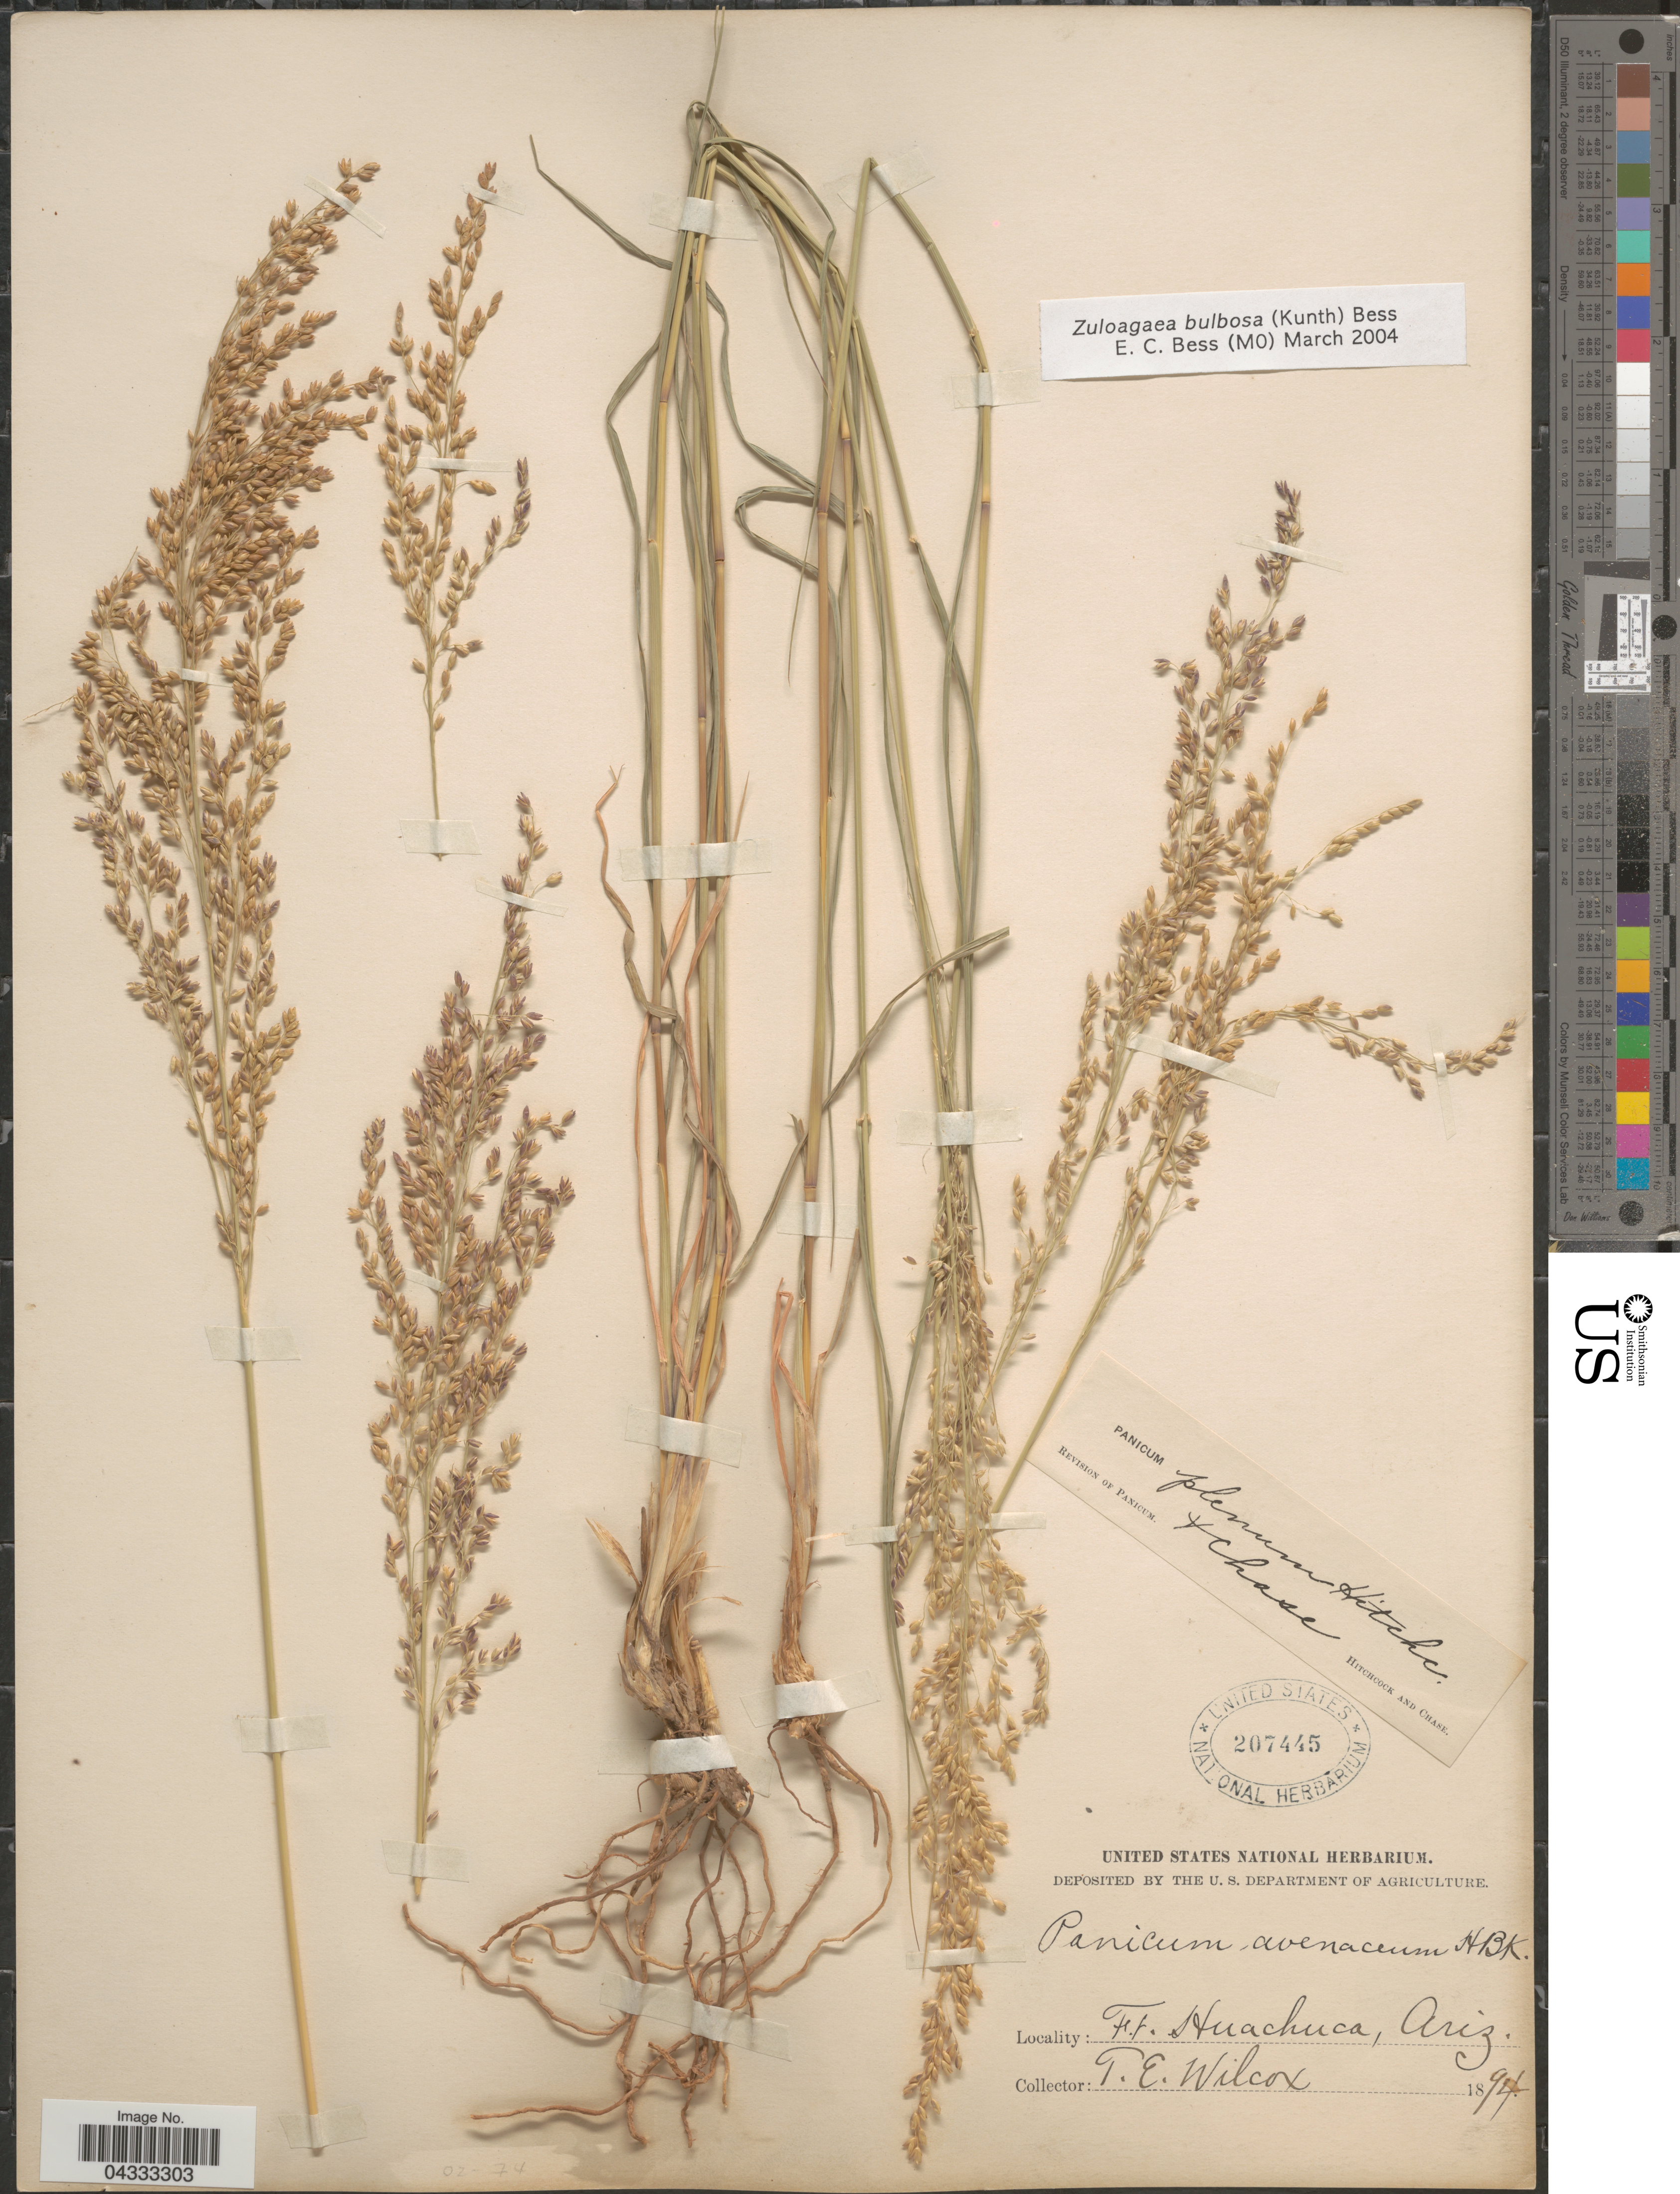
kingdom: Plantae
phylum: Tracheophyta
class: Liliopsida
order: Poales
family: Poaceae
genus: Zuloagaea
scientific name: Zuloagaea bulbosa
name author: (Kunth) E. Bess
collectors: T. E. Wilcox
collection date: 1894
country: United States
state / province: Arizona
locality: Ft. Huchuca.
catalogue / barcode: US 207445